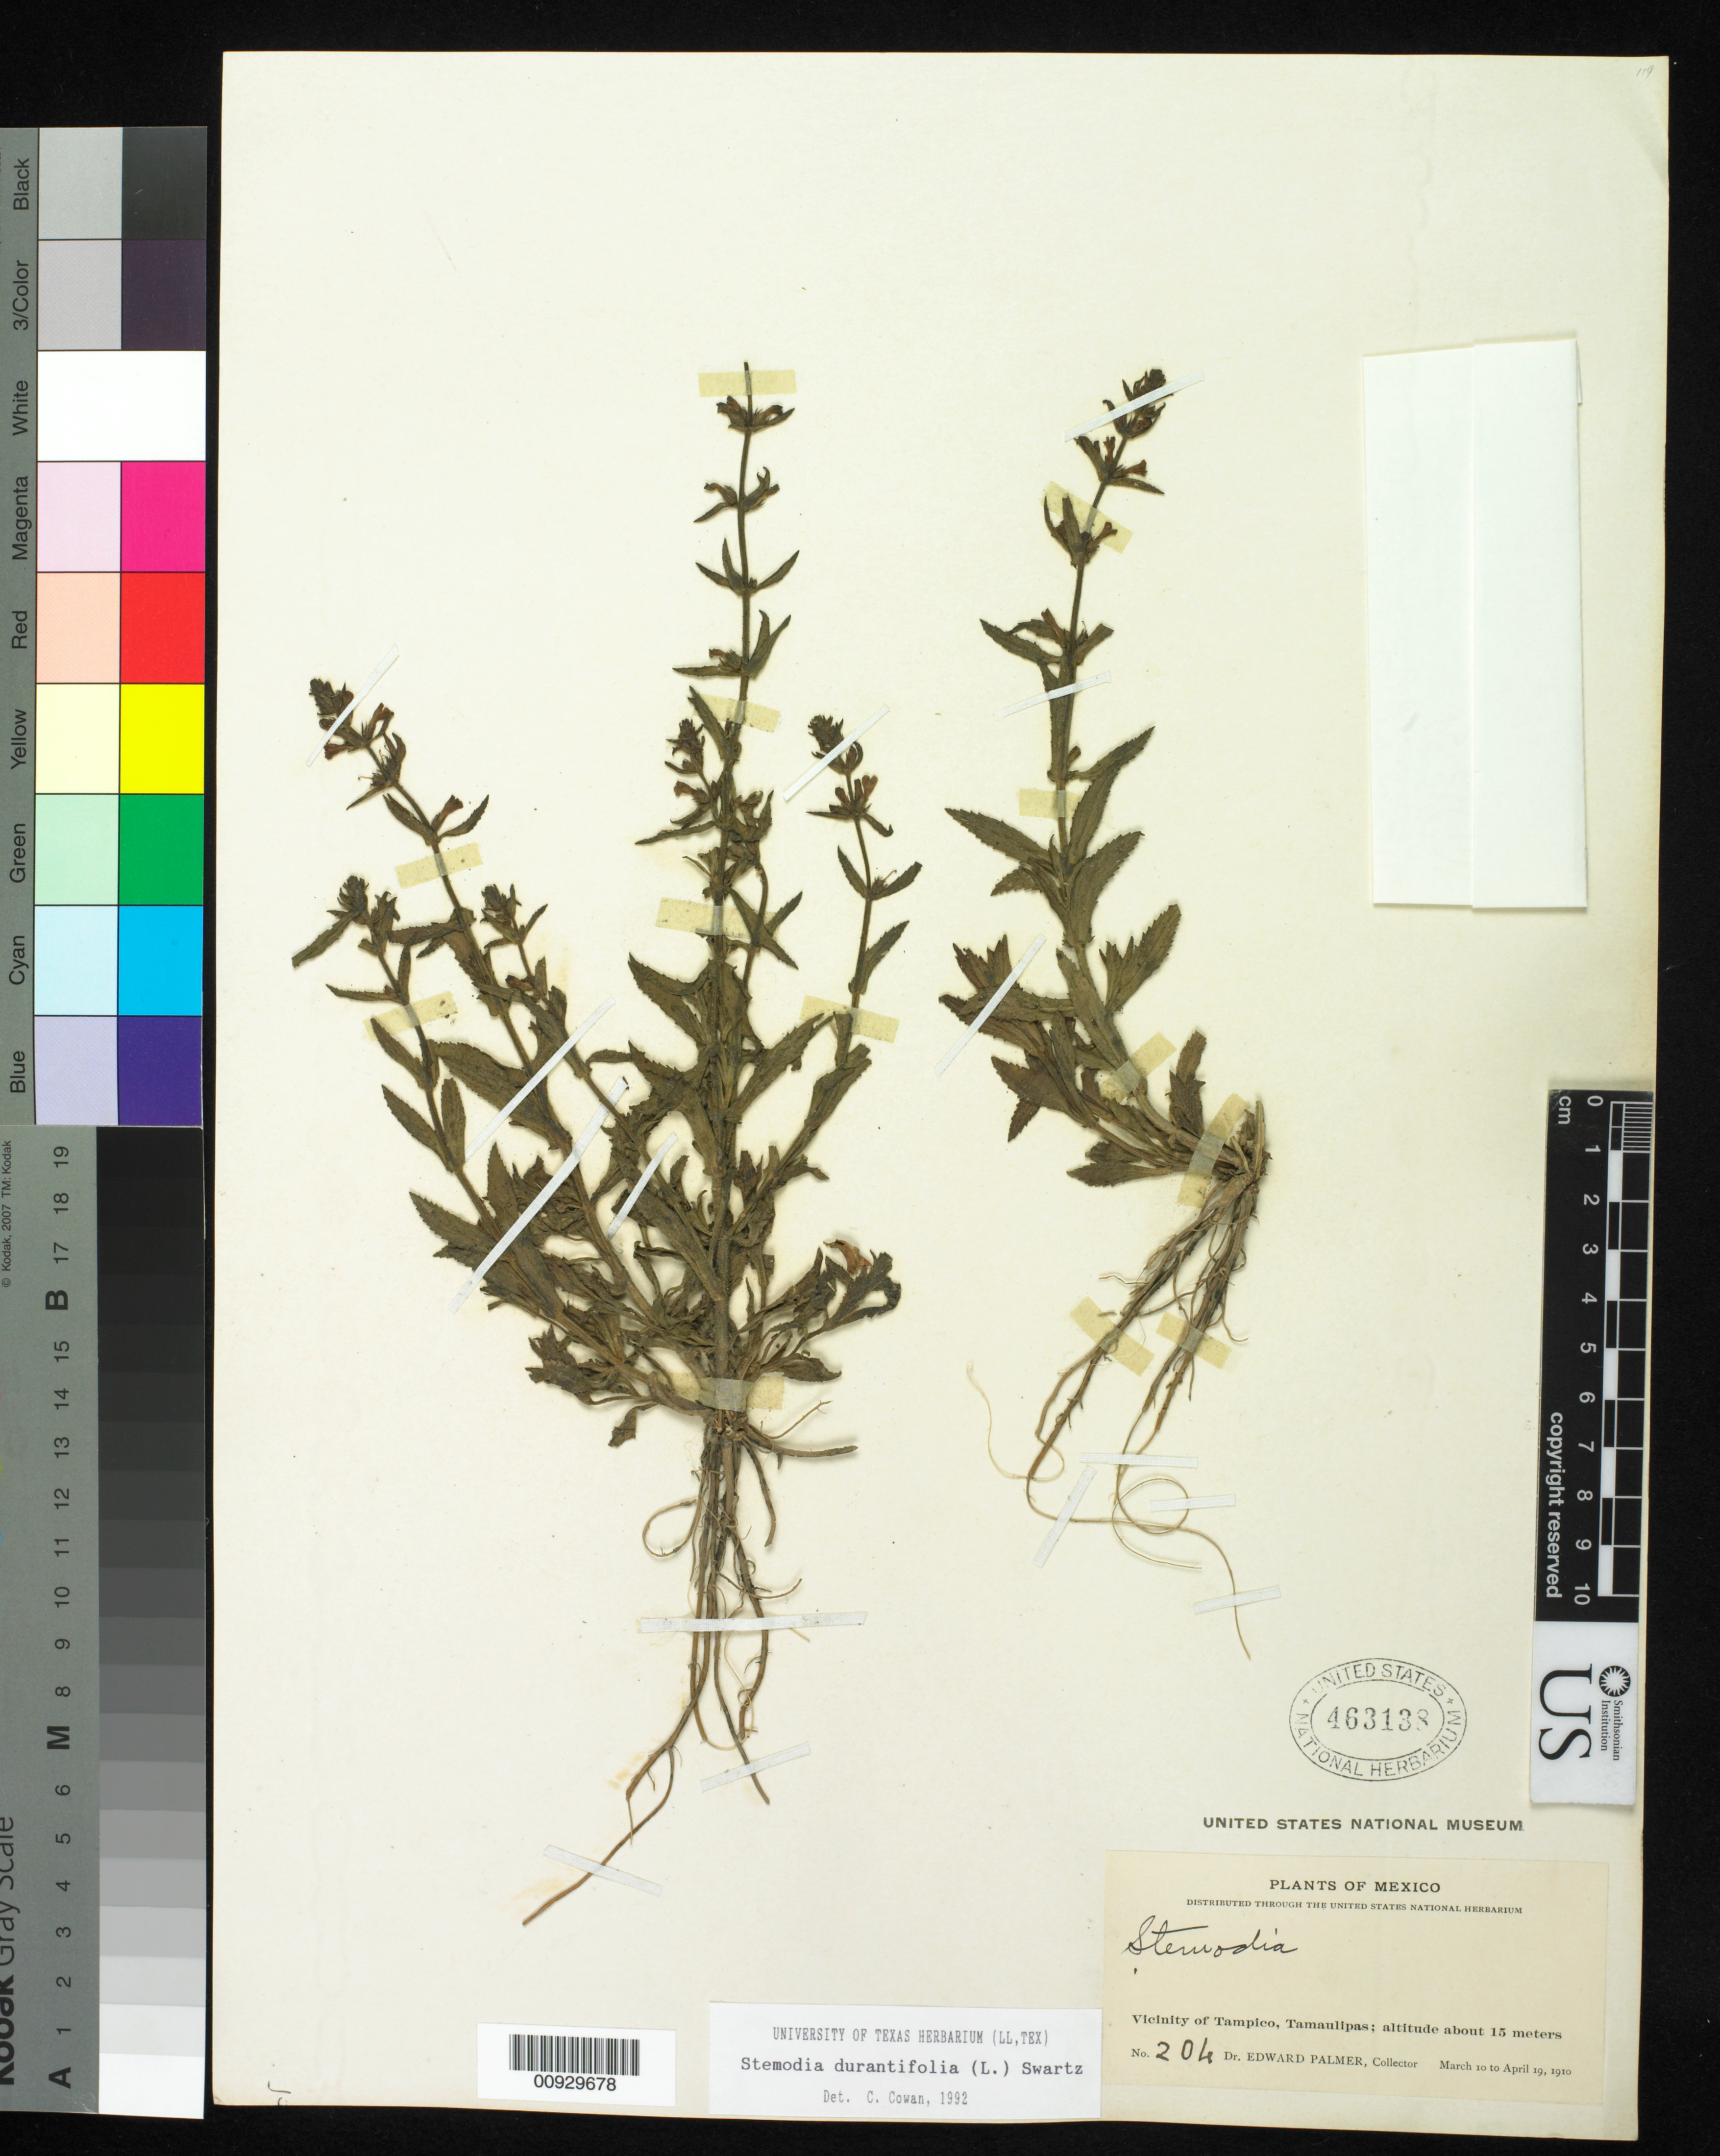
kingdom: Plantae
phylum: Tracheophyta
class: Magnoliopsida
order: Lamiales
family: Plantaginaceae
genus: Stemodia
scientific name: Stemodia durantifolia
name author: (L.) Sw.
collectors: E. Palmer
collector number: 204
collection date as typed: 10 Mar 1910 to 19 Apr 1910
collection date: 1910-03-10/1910-04-19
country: Mexico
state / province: Tamaulipas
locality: Vicinity of Tampico.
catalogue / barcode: US 463138